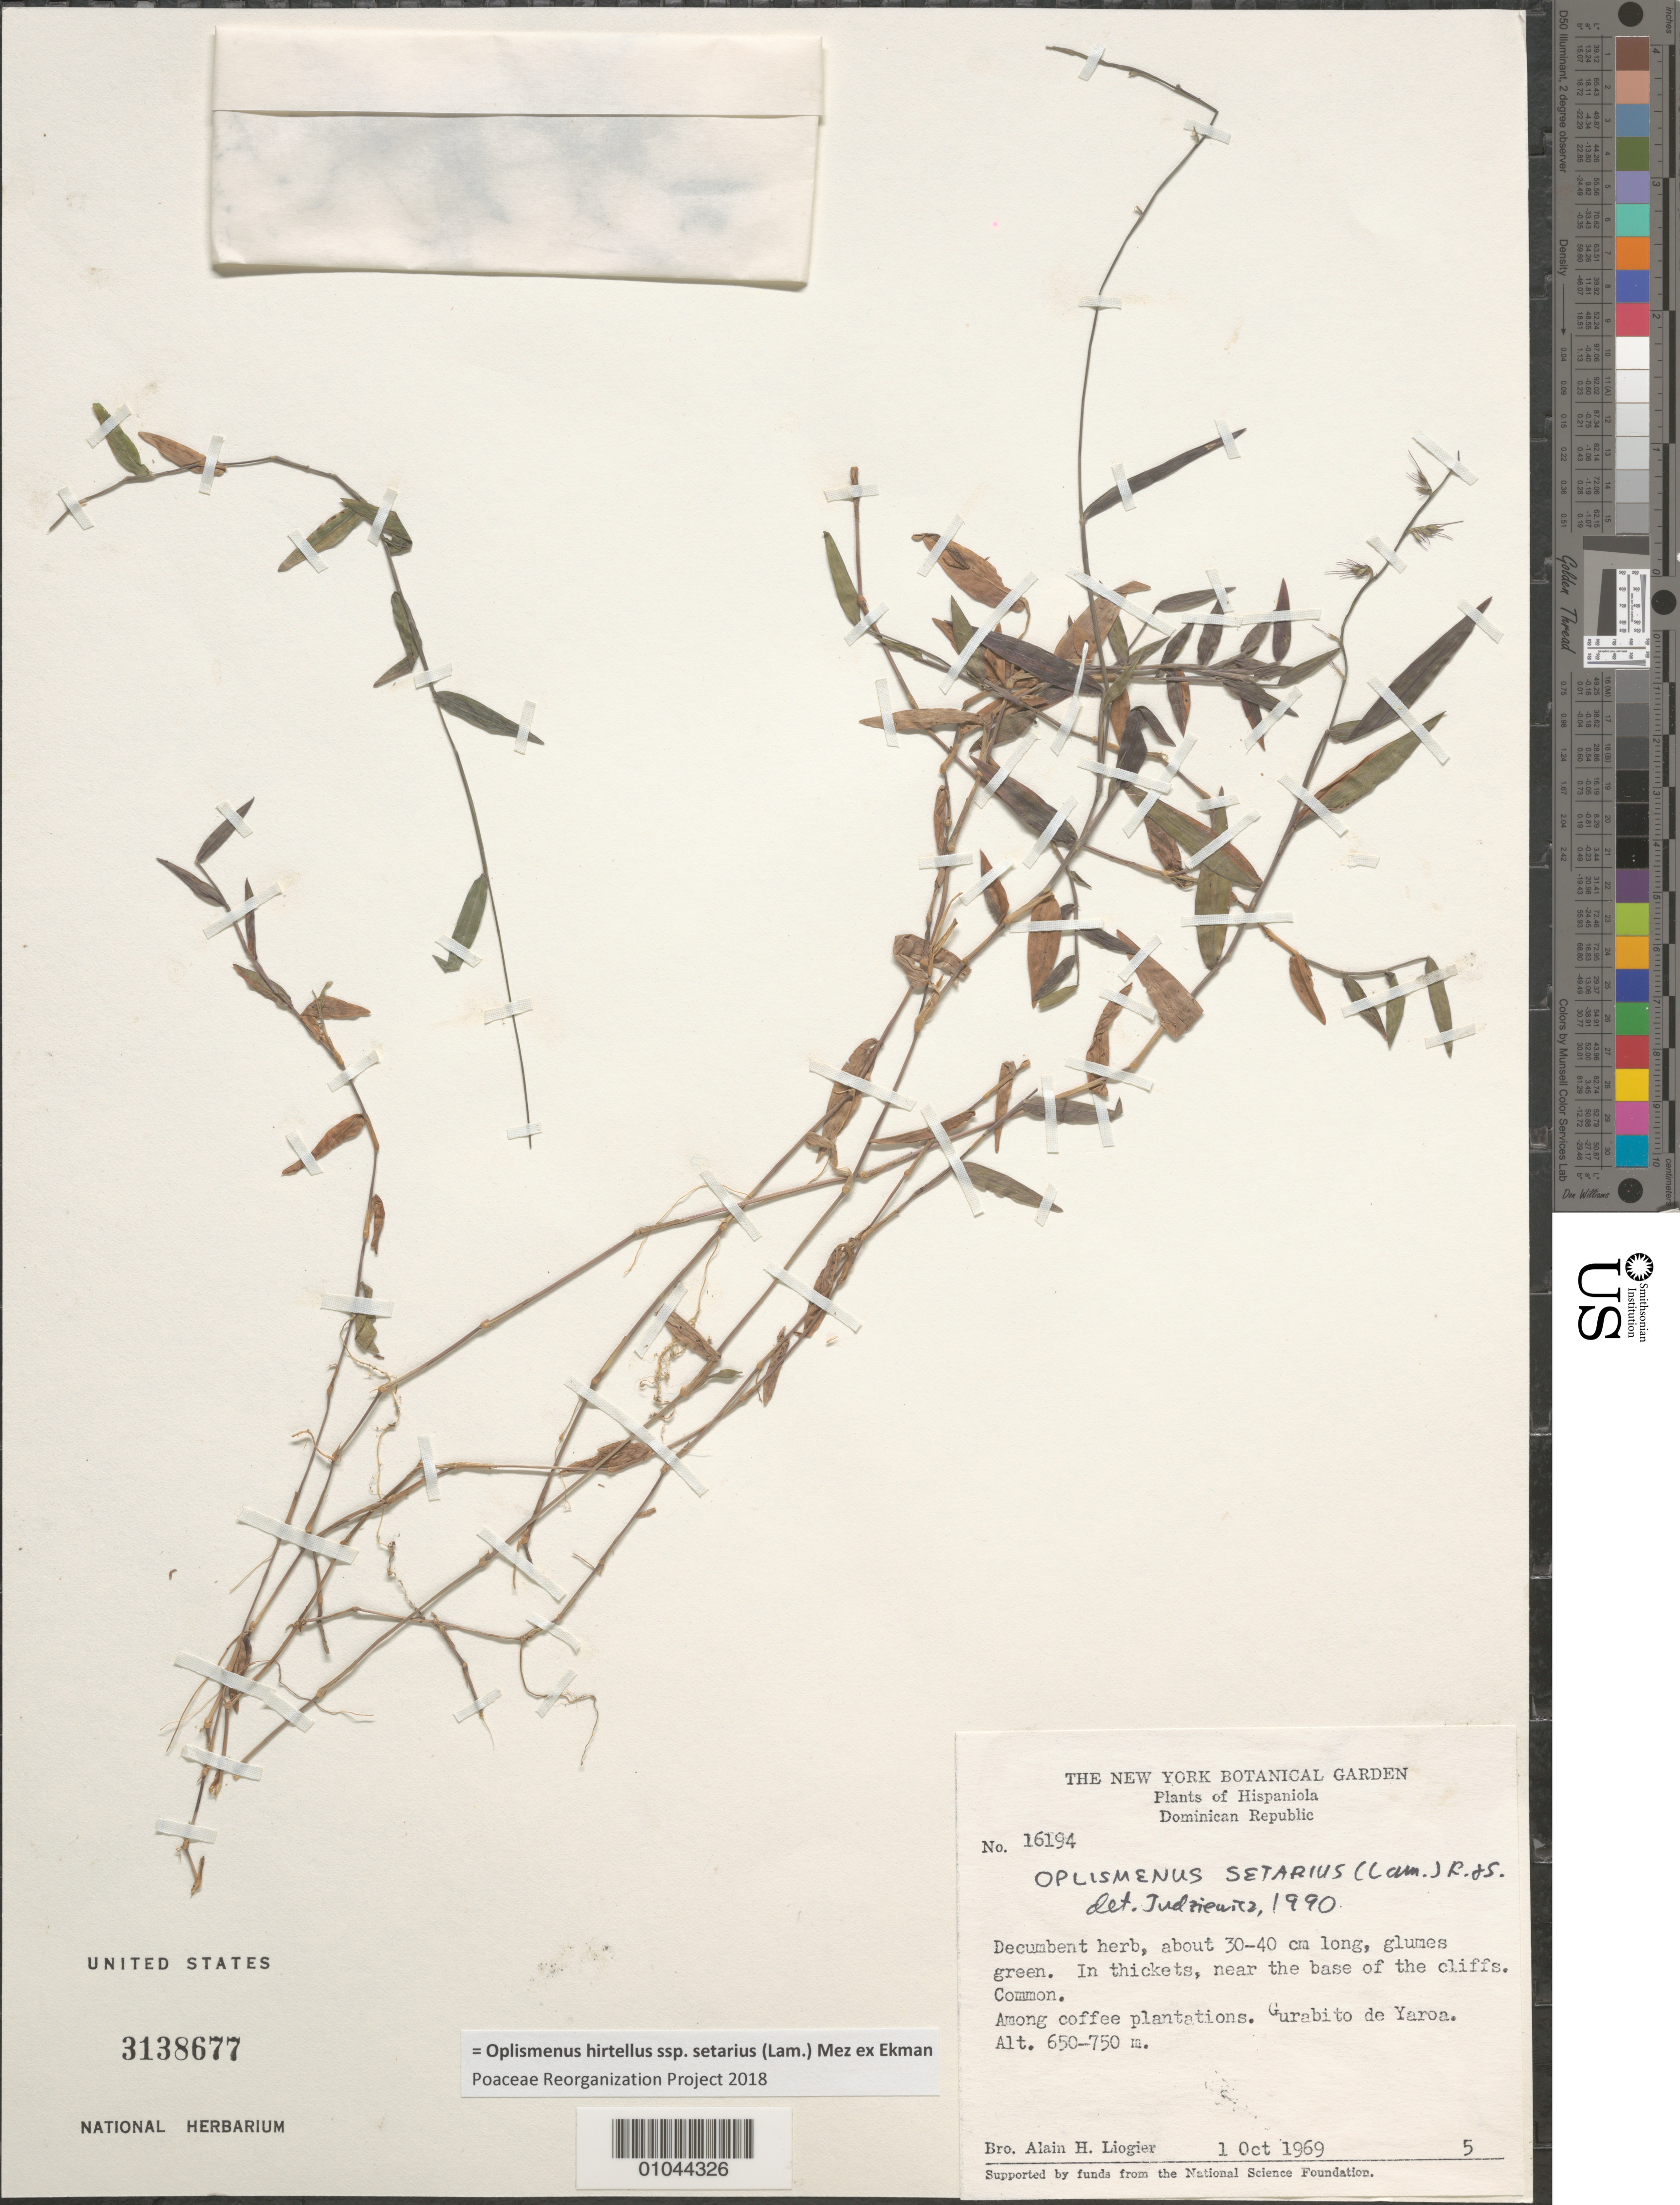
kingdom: Plantae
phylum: Tracheophyta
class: Liliopsida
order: Poales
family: Poaceae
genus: Oplismenus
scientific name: Oplismenus hirtellus subsp. setarius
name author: (Lam.) Mez ex Ekman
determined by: Poaceae Reorganization Project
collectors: A. H. Liogier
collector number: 16194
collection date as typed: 01 Oct 1969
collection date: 1969-10-01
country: Dominican Republic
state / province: Puerto Plata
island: Hispaniola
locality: Gurabito de Yaroa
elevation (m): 650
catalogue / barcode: US 3138677